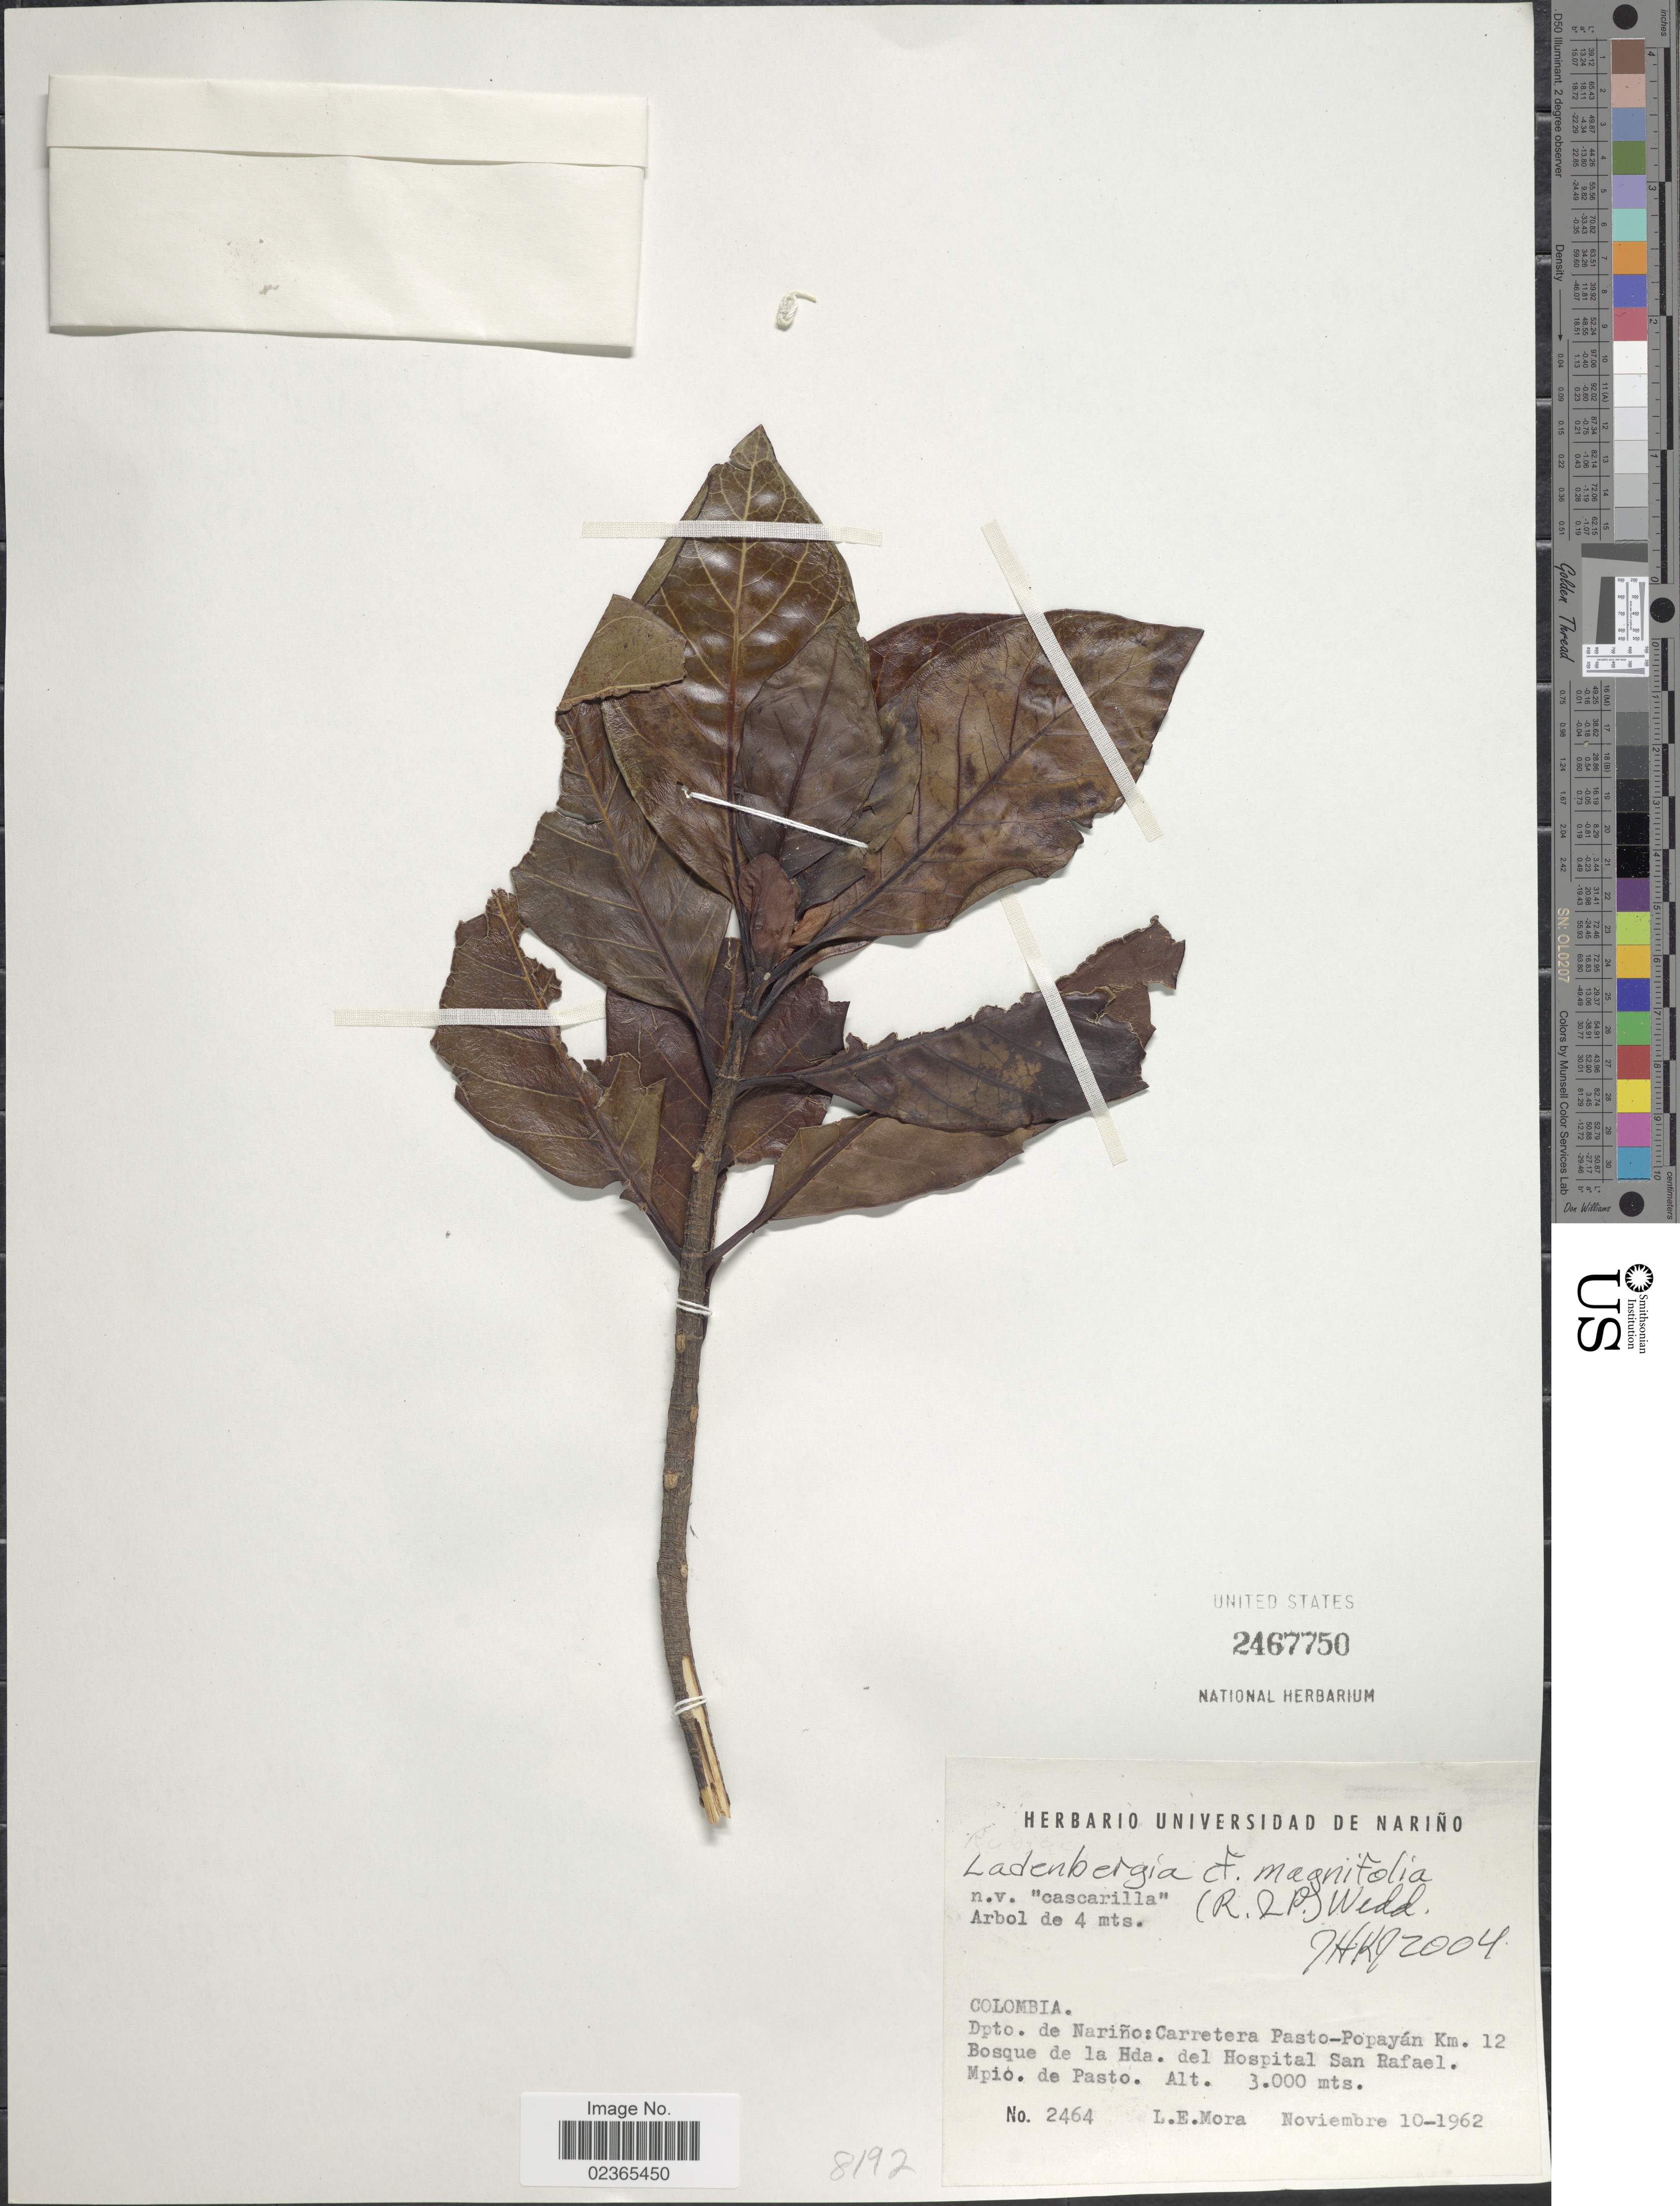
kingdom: Plantae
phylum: Tracheophyta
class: Magnoliopsida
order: Gentianales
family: Rubiaceae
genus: Ladenbergia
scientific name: Ladenbergia oblongifolia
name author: (Mutis) L. Andersson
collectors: L. Mora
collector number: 2464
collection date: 1962-11-10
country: Colombia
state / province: Nariño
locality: Carretera Pasto-Popayan km. 12 Bosque de la Hda. del Hospital San Rafael. Mpio. de Pasto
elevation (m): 3000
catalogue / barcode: US 2467750